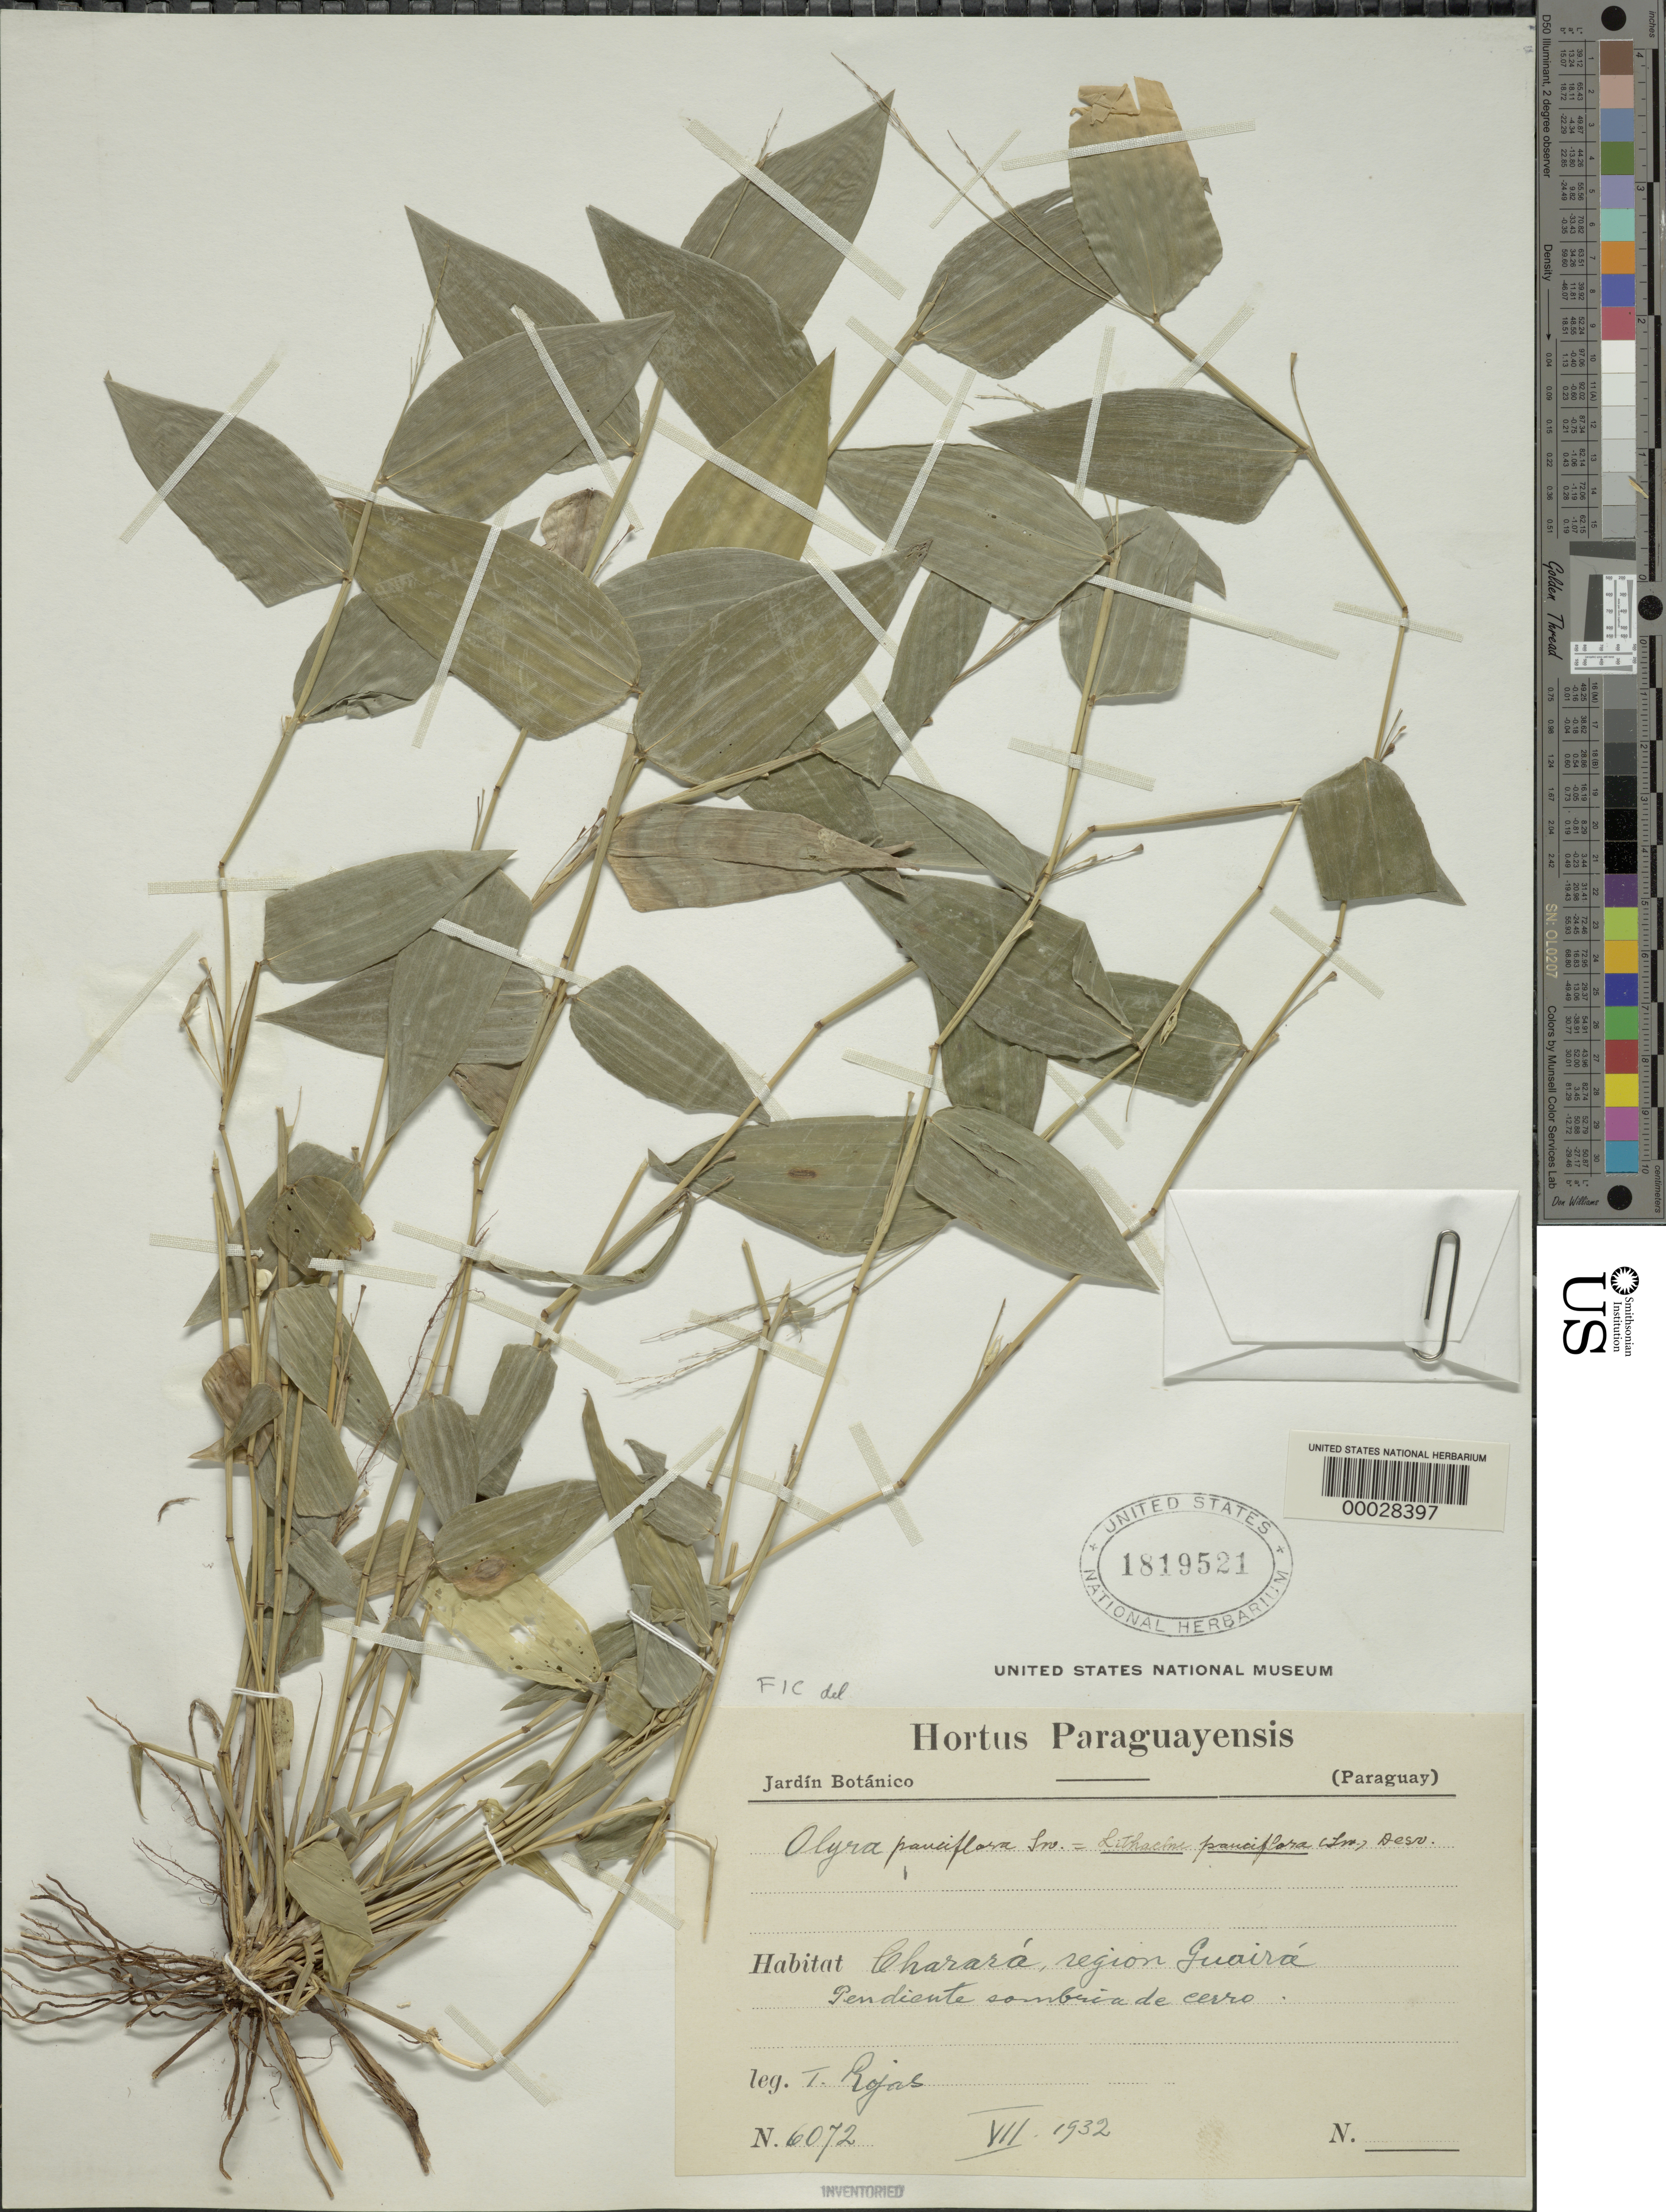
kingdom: Plantae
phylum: Tracheophyta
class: Liliopsida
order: Poales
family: Poaceae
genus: Lithachne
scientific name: Lithachne pauciflora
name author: (Sw.) P. Beauv.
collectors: T. Rojas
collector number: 6072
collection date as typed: Jul 1932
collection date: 1932-07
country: Paraguay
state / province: Guairá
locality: Charara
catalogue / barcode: US 1819521